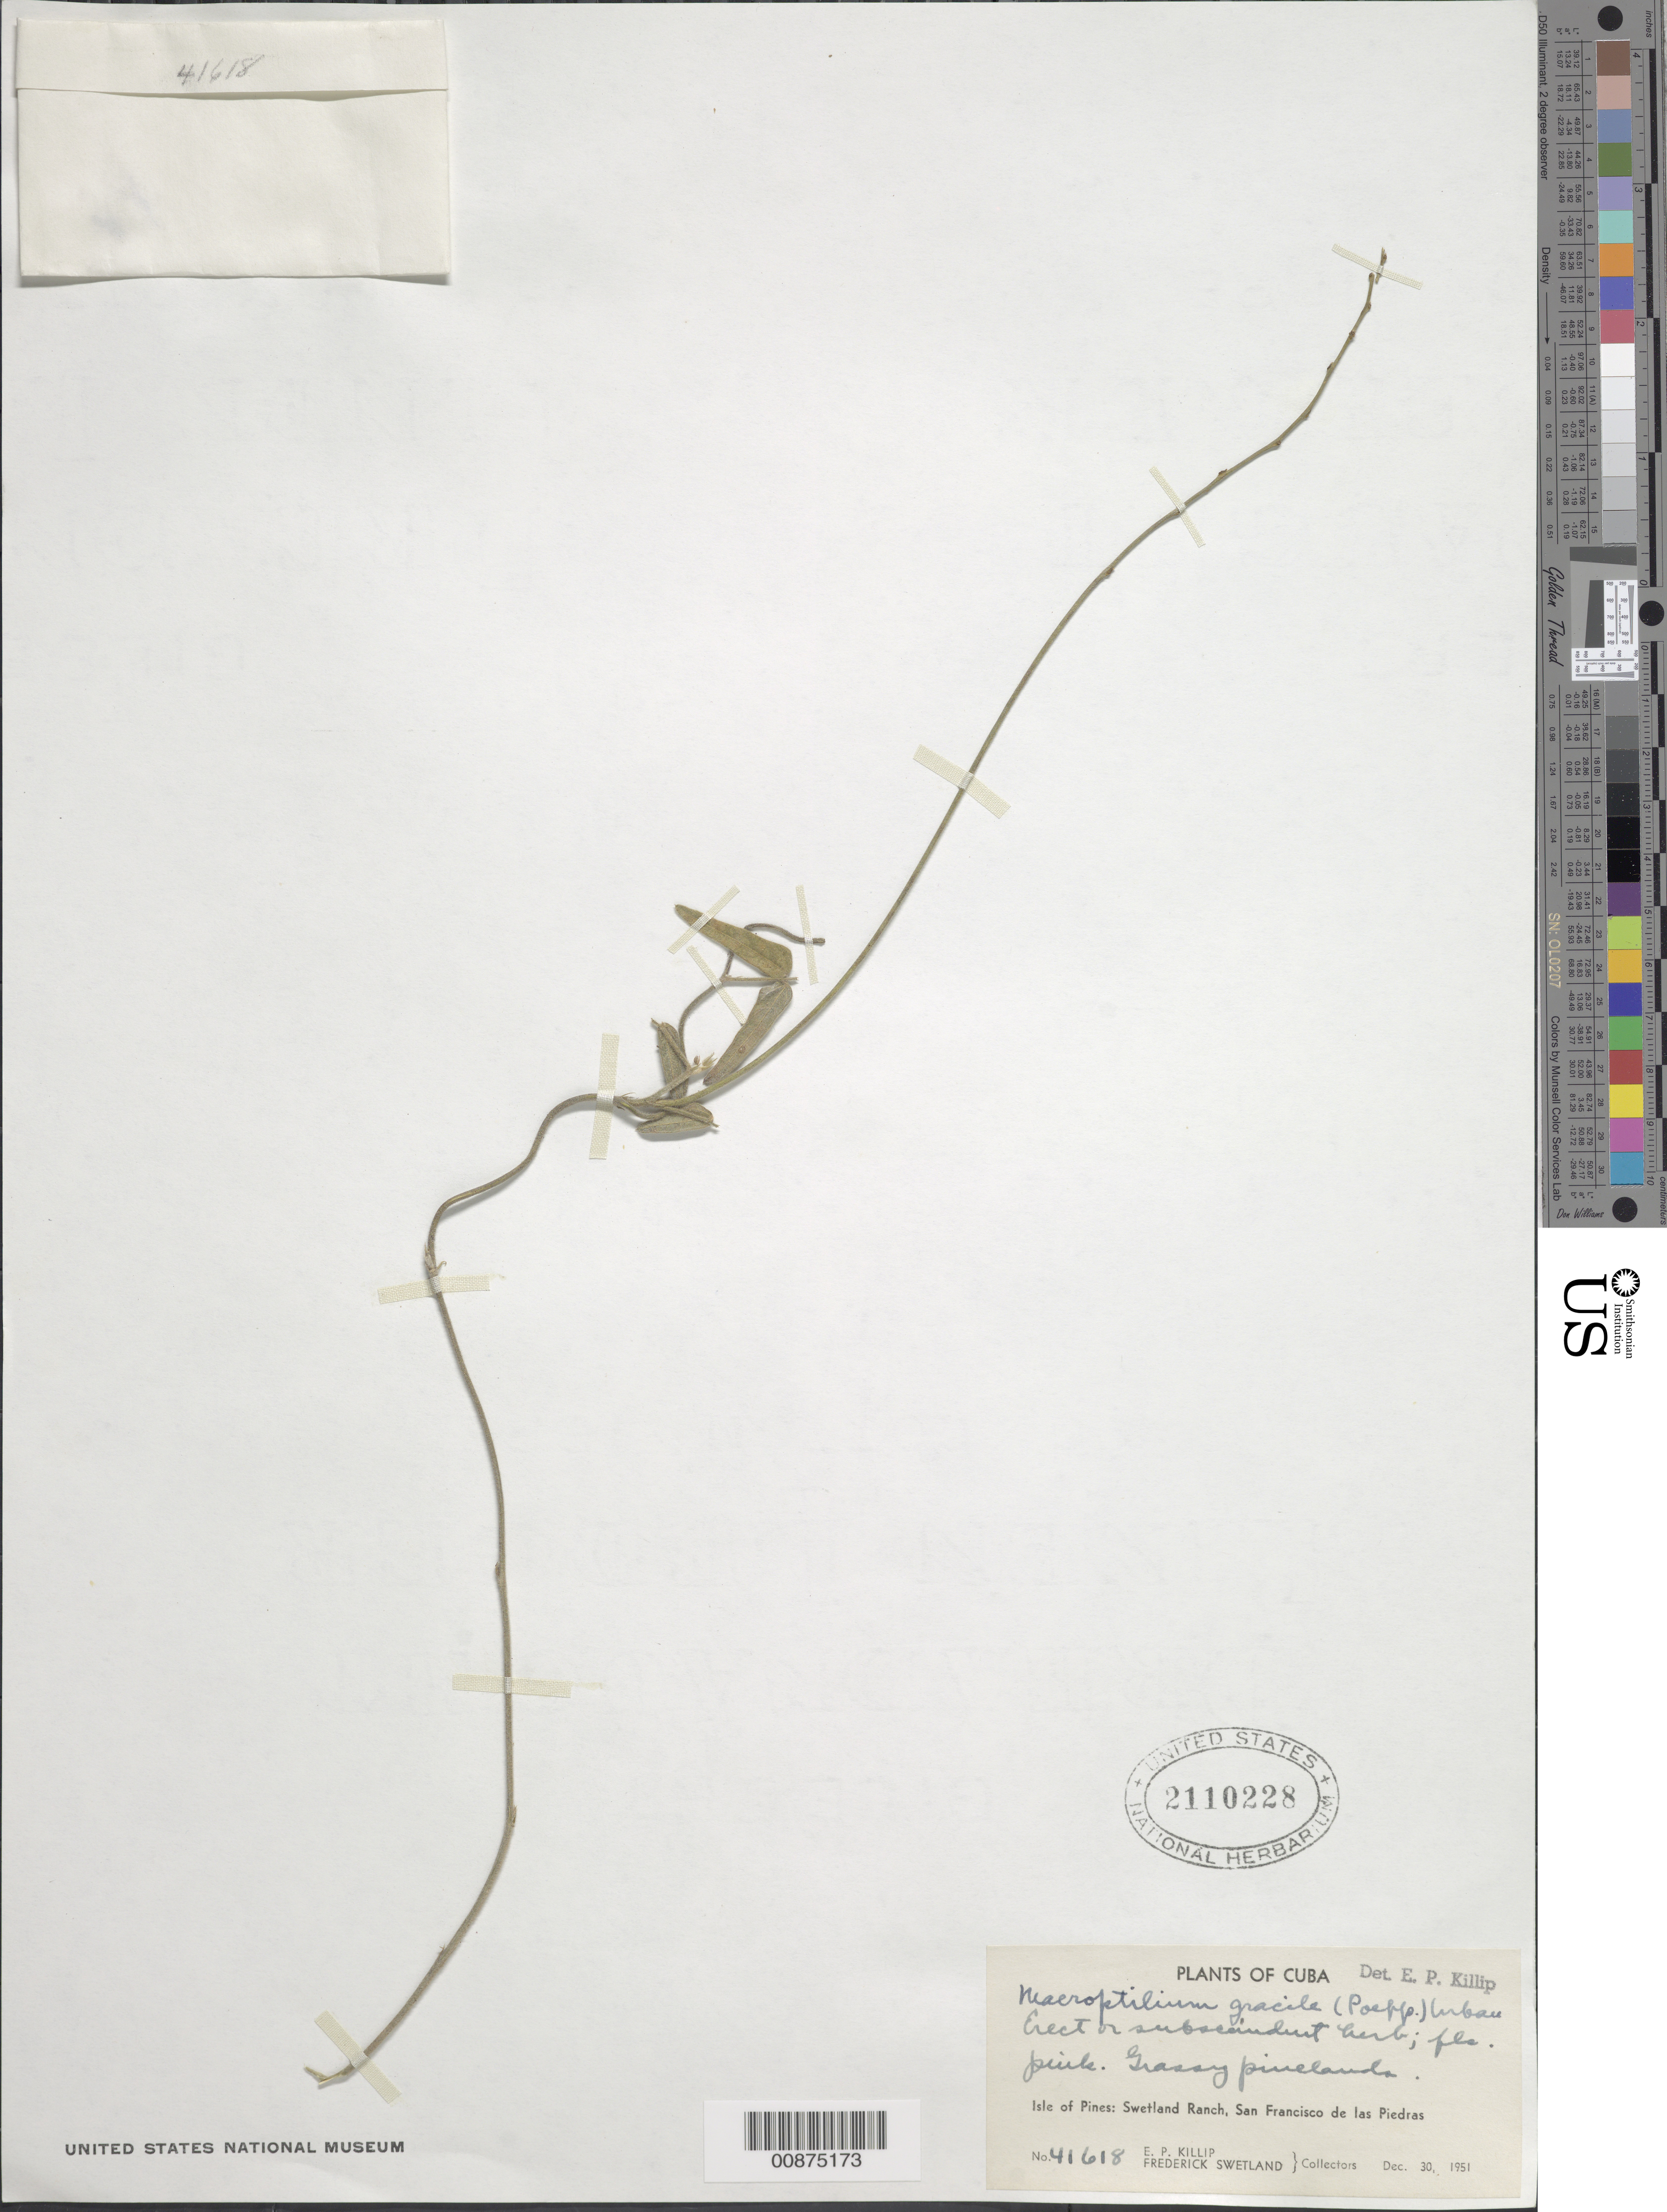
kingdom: Plantae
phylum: Tracheophyta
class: Magnoliopsida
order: Fabales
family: Fabaceae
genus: Macroptilium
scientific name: Macroptilium gracile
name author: (Poepp. ex Benth.) Urb.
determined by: Killip, Ellsworth P.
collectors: E. P. Killip & F. Swetland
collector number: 41618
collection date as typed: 30 Dec 1951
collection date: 1951-12-30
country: Cuba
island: Isla de la Juventud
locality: Isle of Pines: Swetland Ranch, San Francisco de las Piedras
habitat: Grassy pinelands.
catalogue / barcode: US 2110228